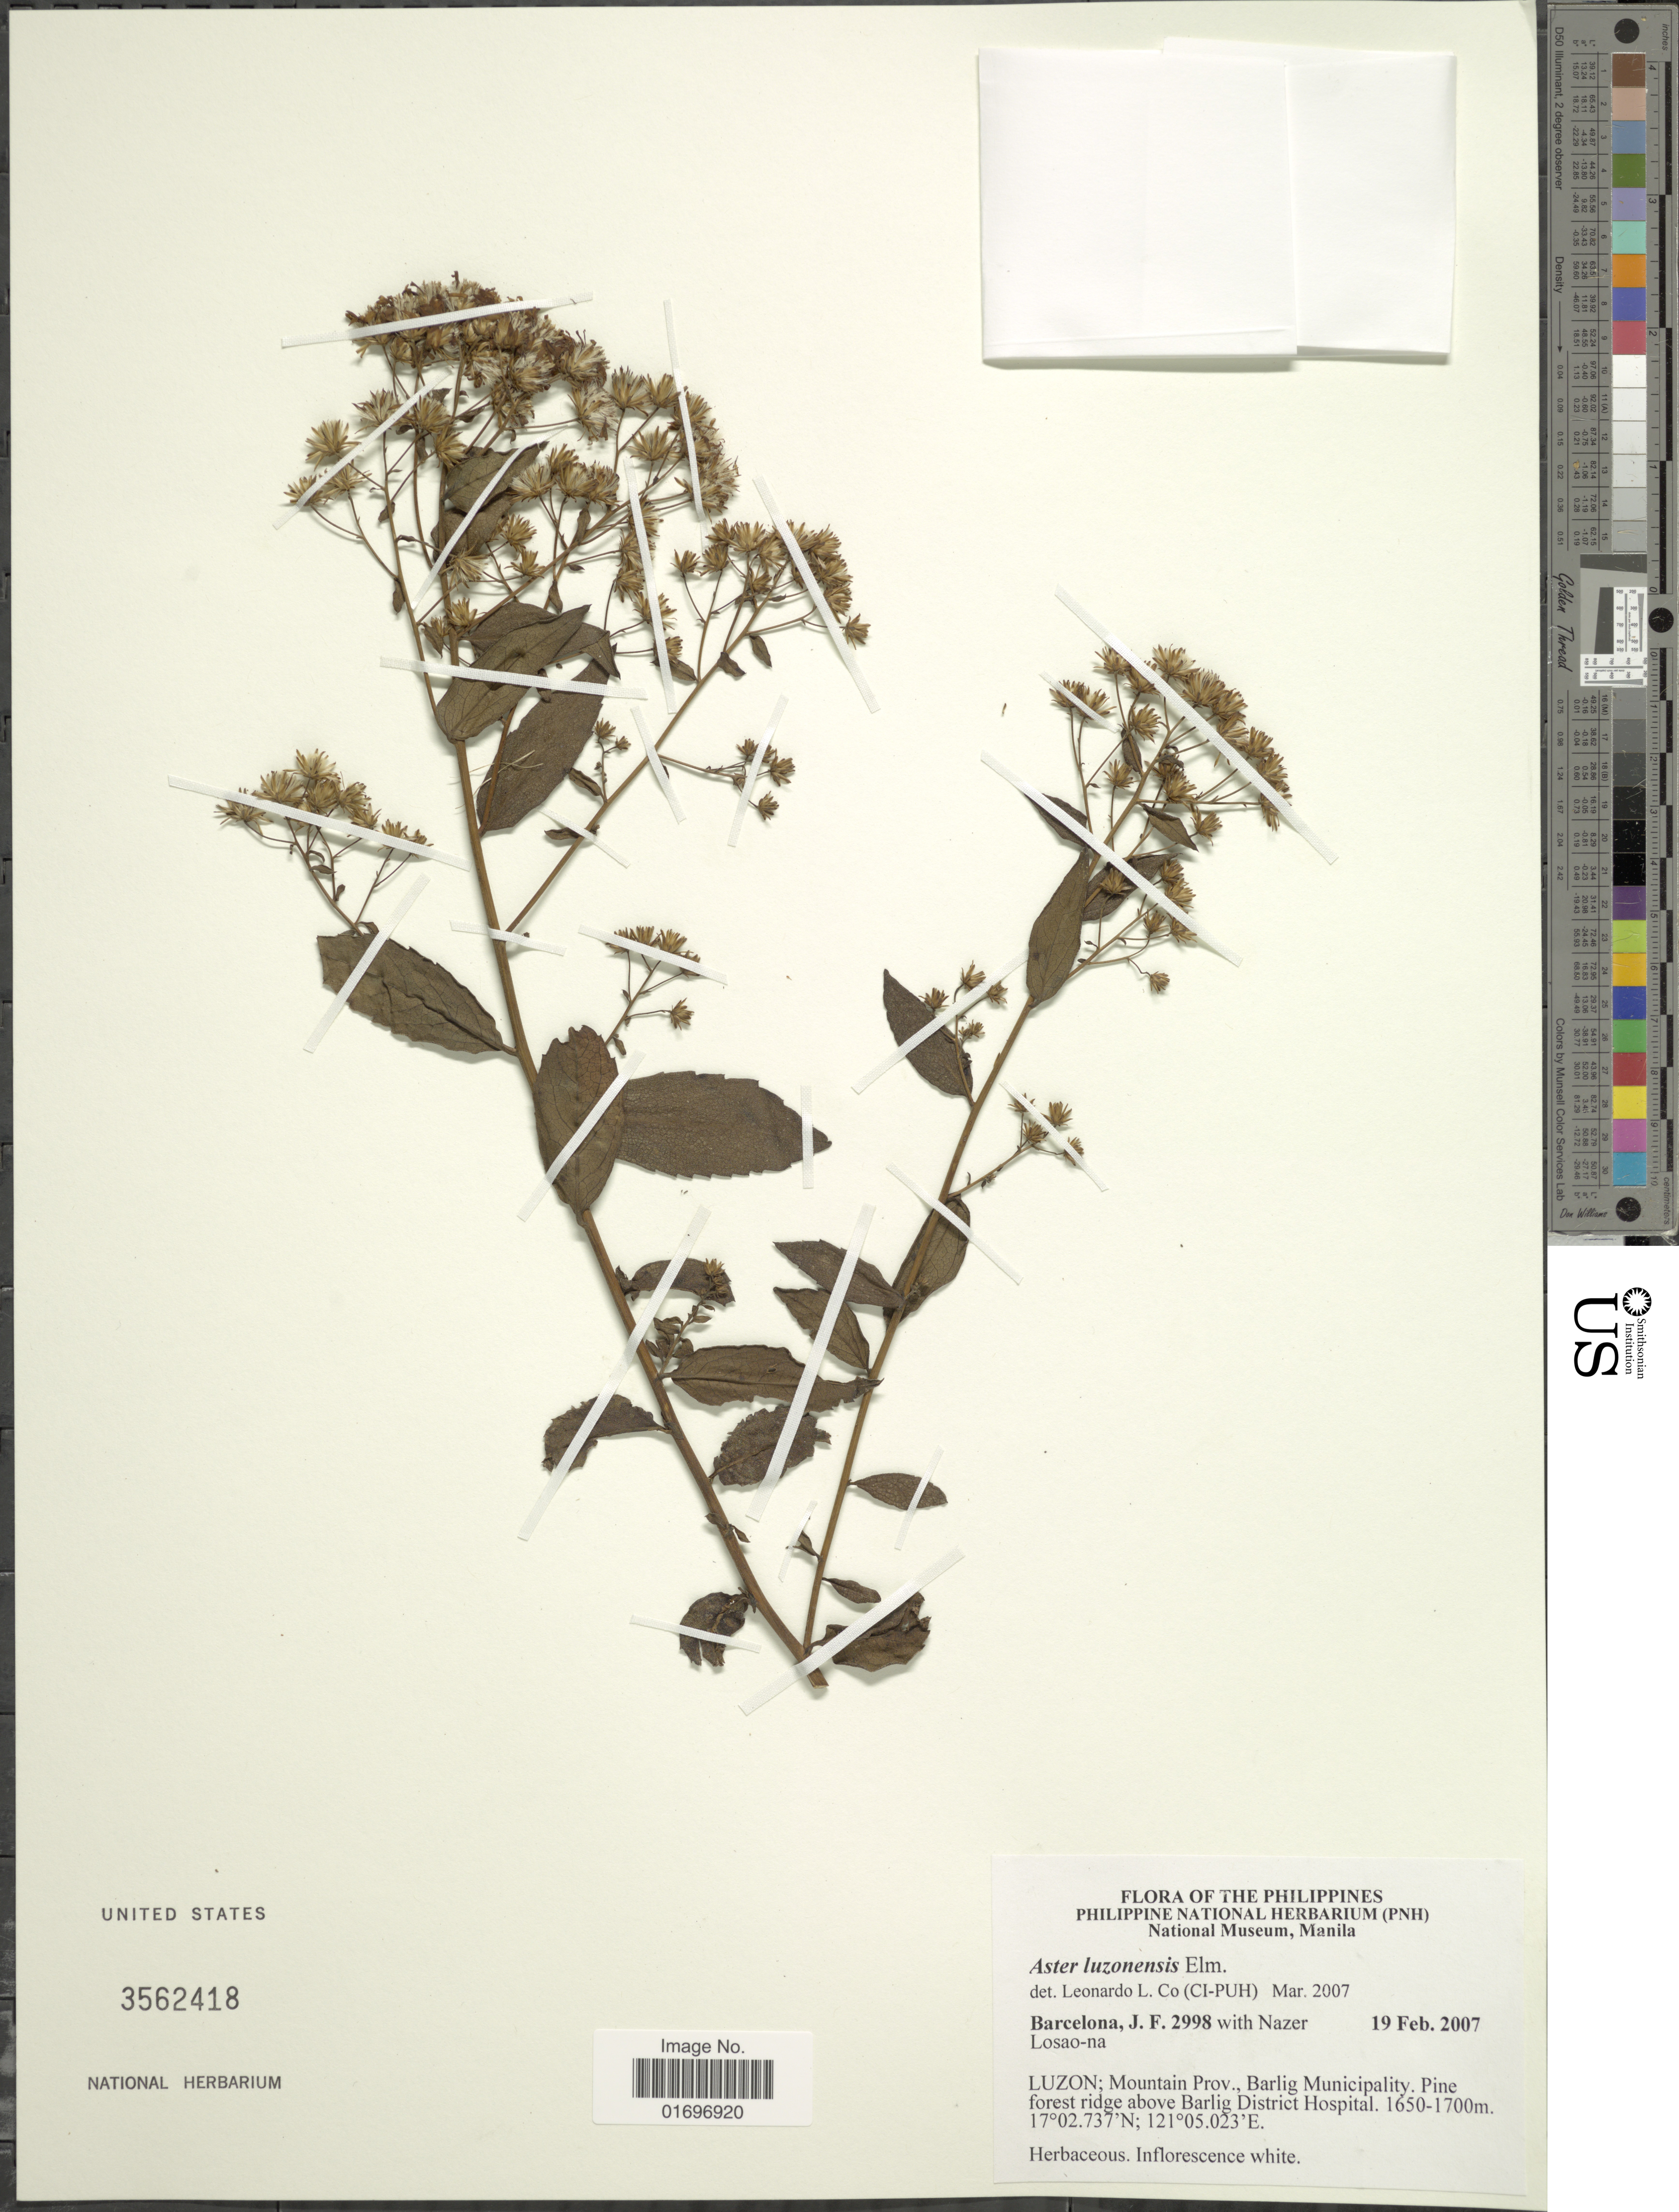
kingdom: Plantae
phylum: Tracheophyta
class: Magnoliopsida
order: Asterales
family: Asteraceae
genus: Aster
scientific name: Aster luzonensis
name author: Elmer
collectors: J. F. Barcelona & N. Losao-na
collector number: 2998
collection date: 2007-02-19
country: Philippines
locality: Luzon: Mountain Prov., Barlig Municipality. Pine forest ridge above Barlig District Hospital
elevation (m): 1650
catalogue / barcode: US 3562418